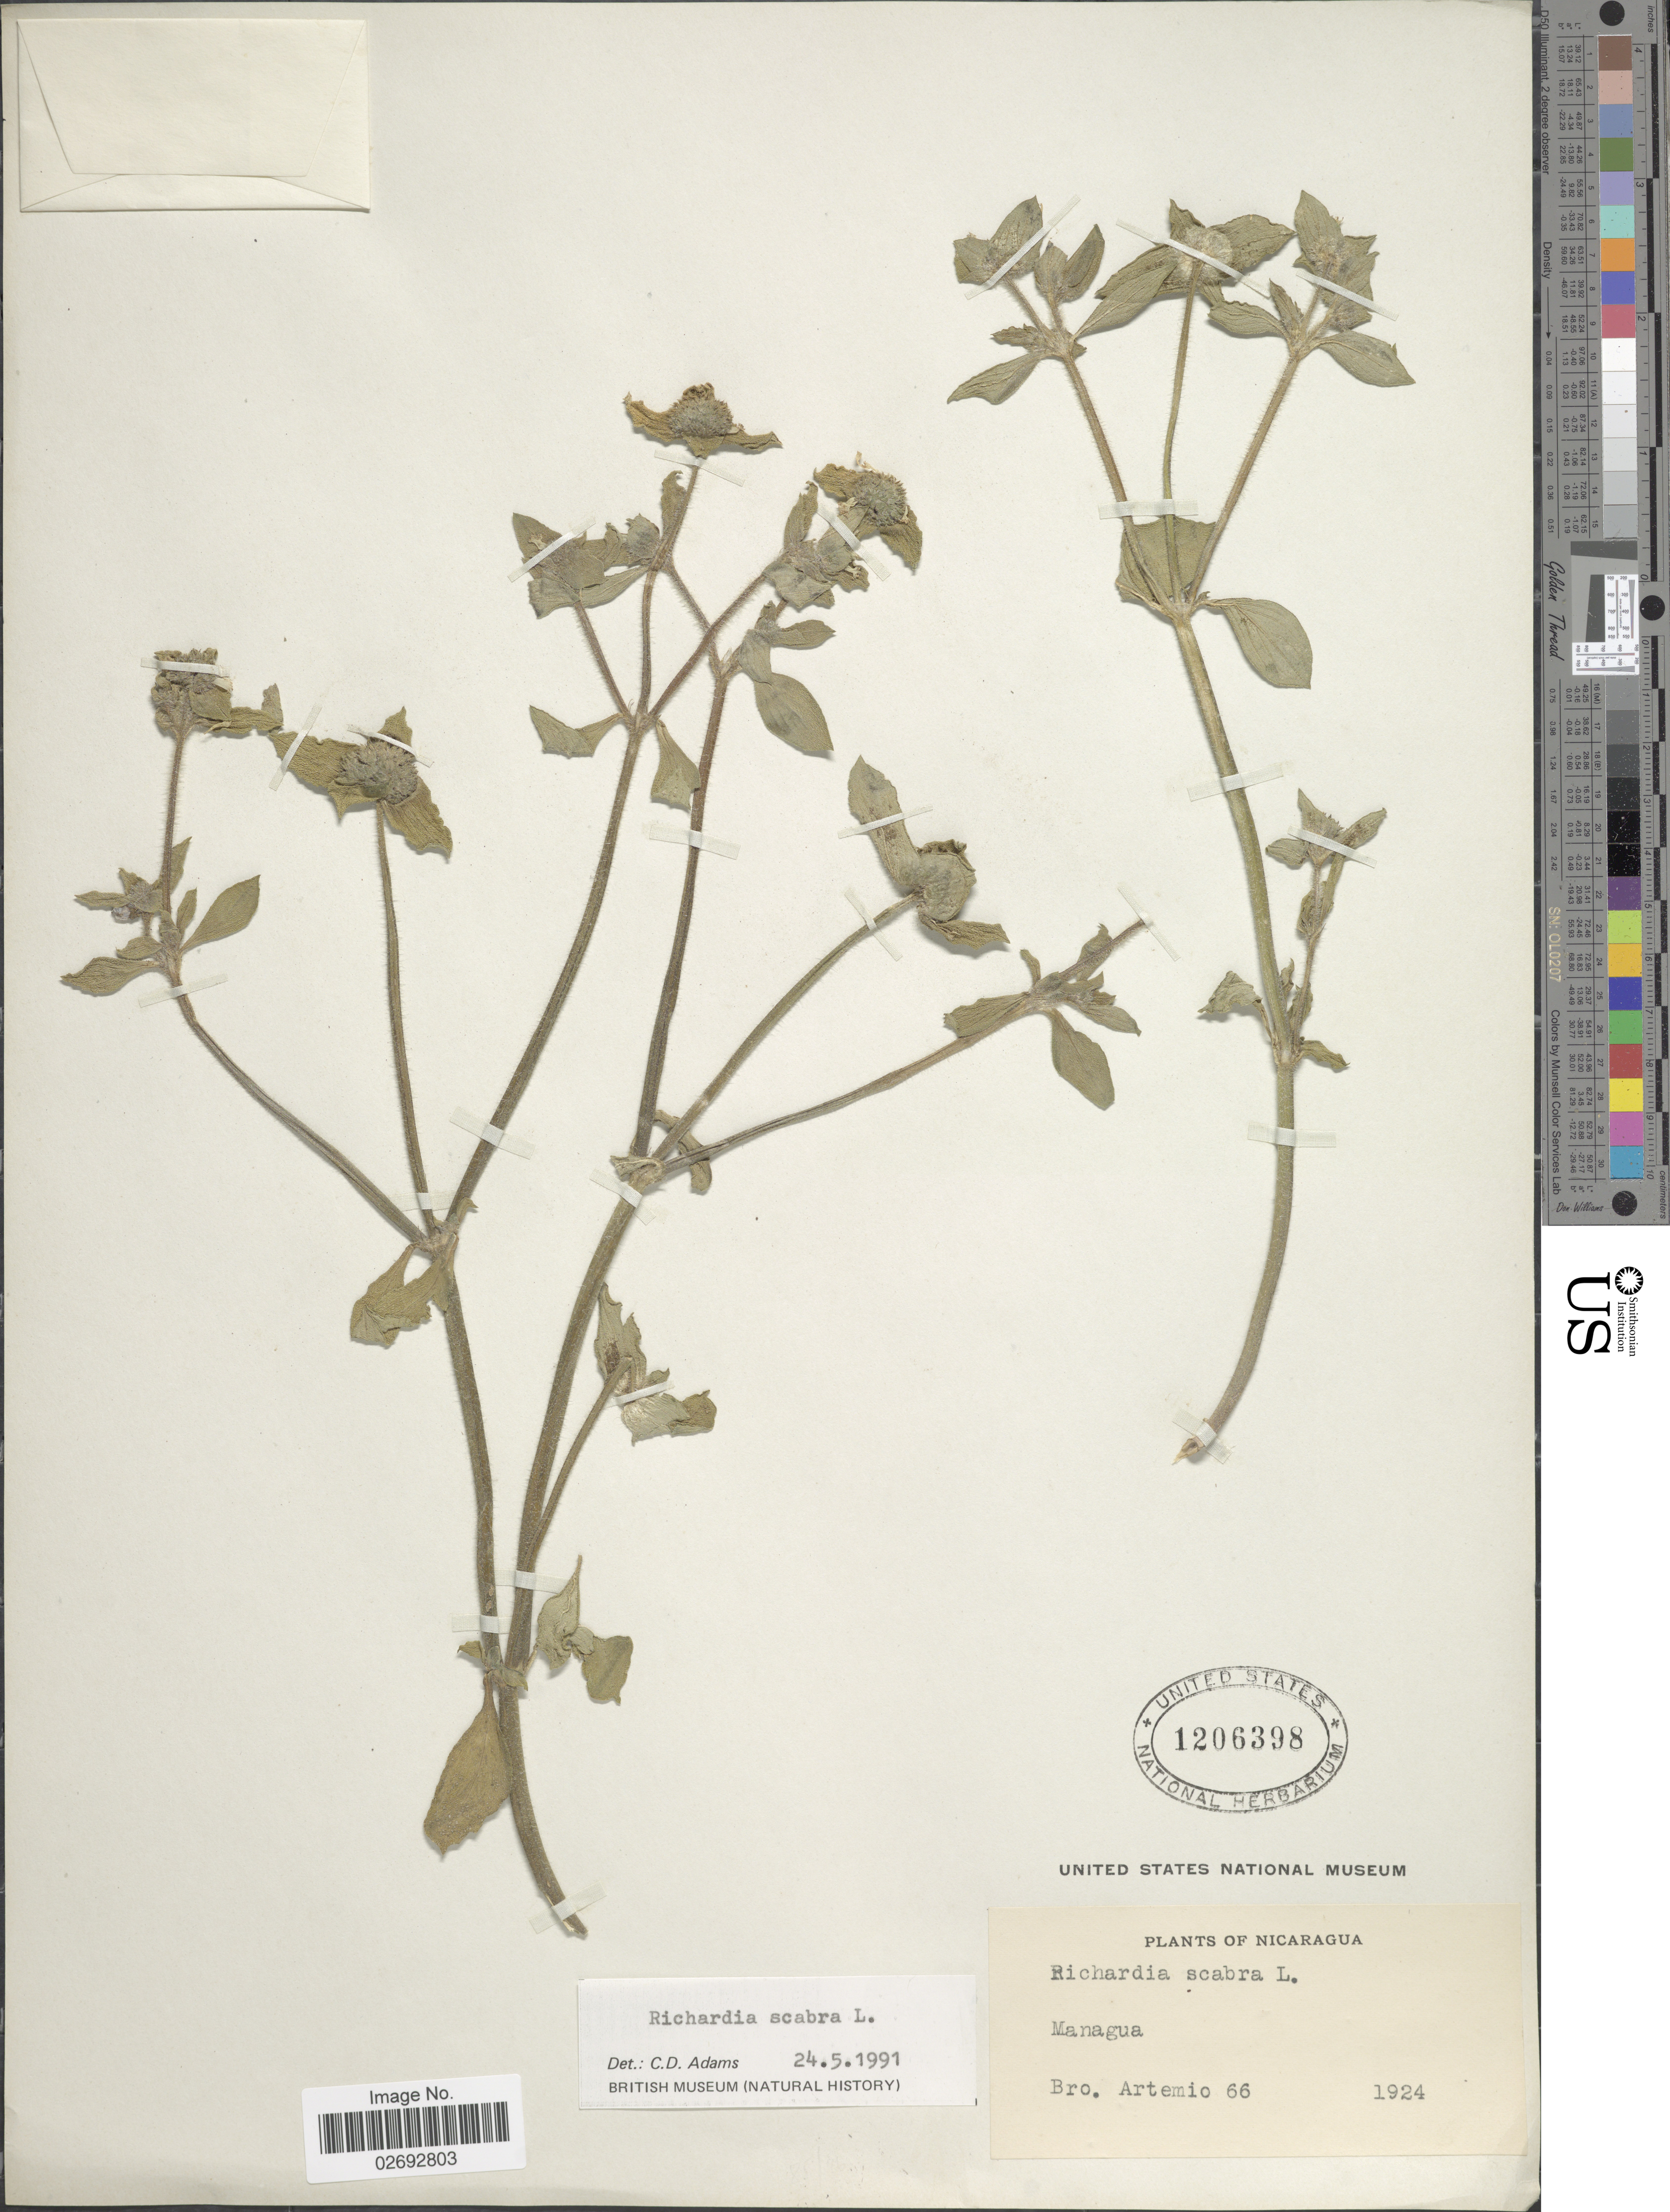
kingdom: Plantae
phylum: Tracheophyta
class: Magnoliopsida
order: Gentianales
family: Rubiaceae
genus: Richardia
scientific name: Richardia scabra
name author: L.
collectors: B. Artemio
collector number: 66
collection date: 1924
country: Nicaragua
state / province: Managua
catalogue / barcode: US 1206398